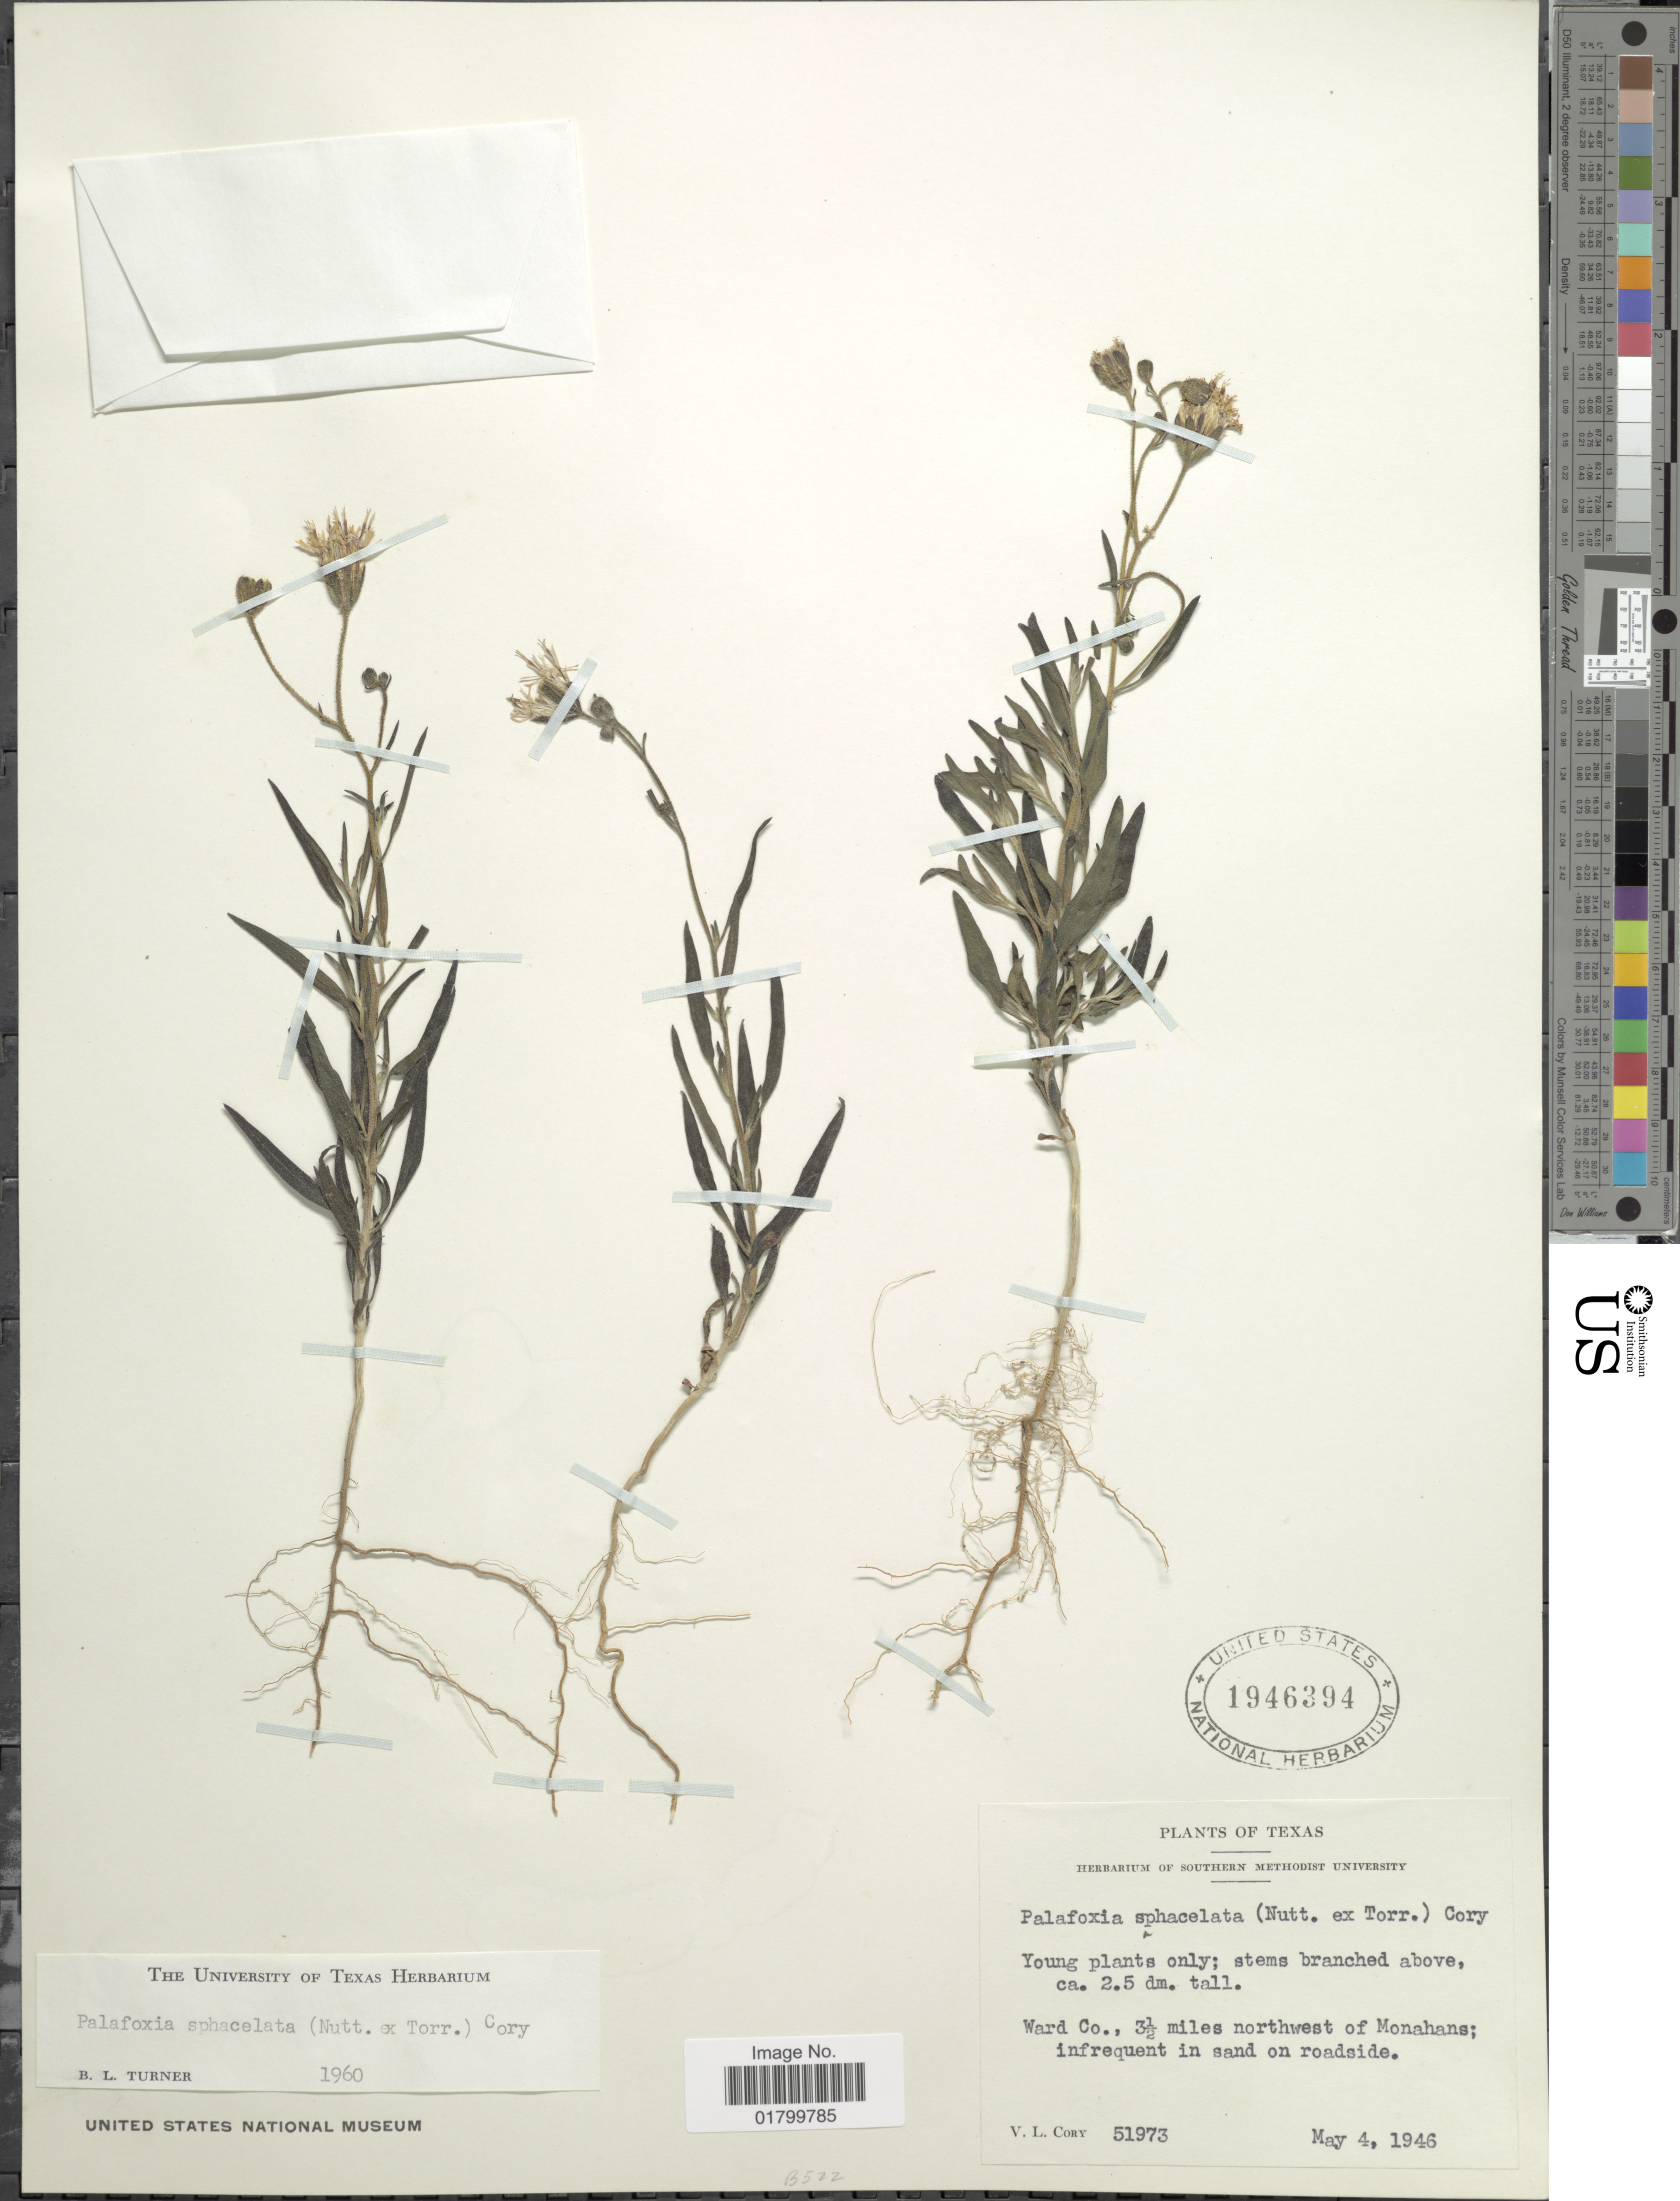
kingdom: Plantae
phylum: Tracheophyta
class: Magnoliopsida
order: Asterales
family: Asteraceae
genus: Palafoxia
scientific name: Palafoxia sphacelata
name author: (Nutt. ex Torr.) Cory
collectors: V. Cory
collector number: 51973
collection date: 1946-05-04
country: United States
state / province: Texas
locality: Ward Co., 3½ miles northwest of Monahans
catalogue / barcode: US 1946394